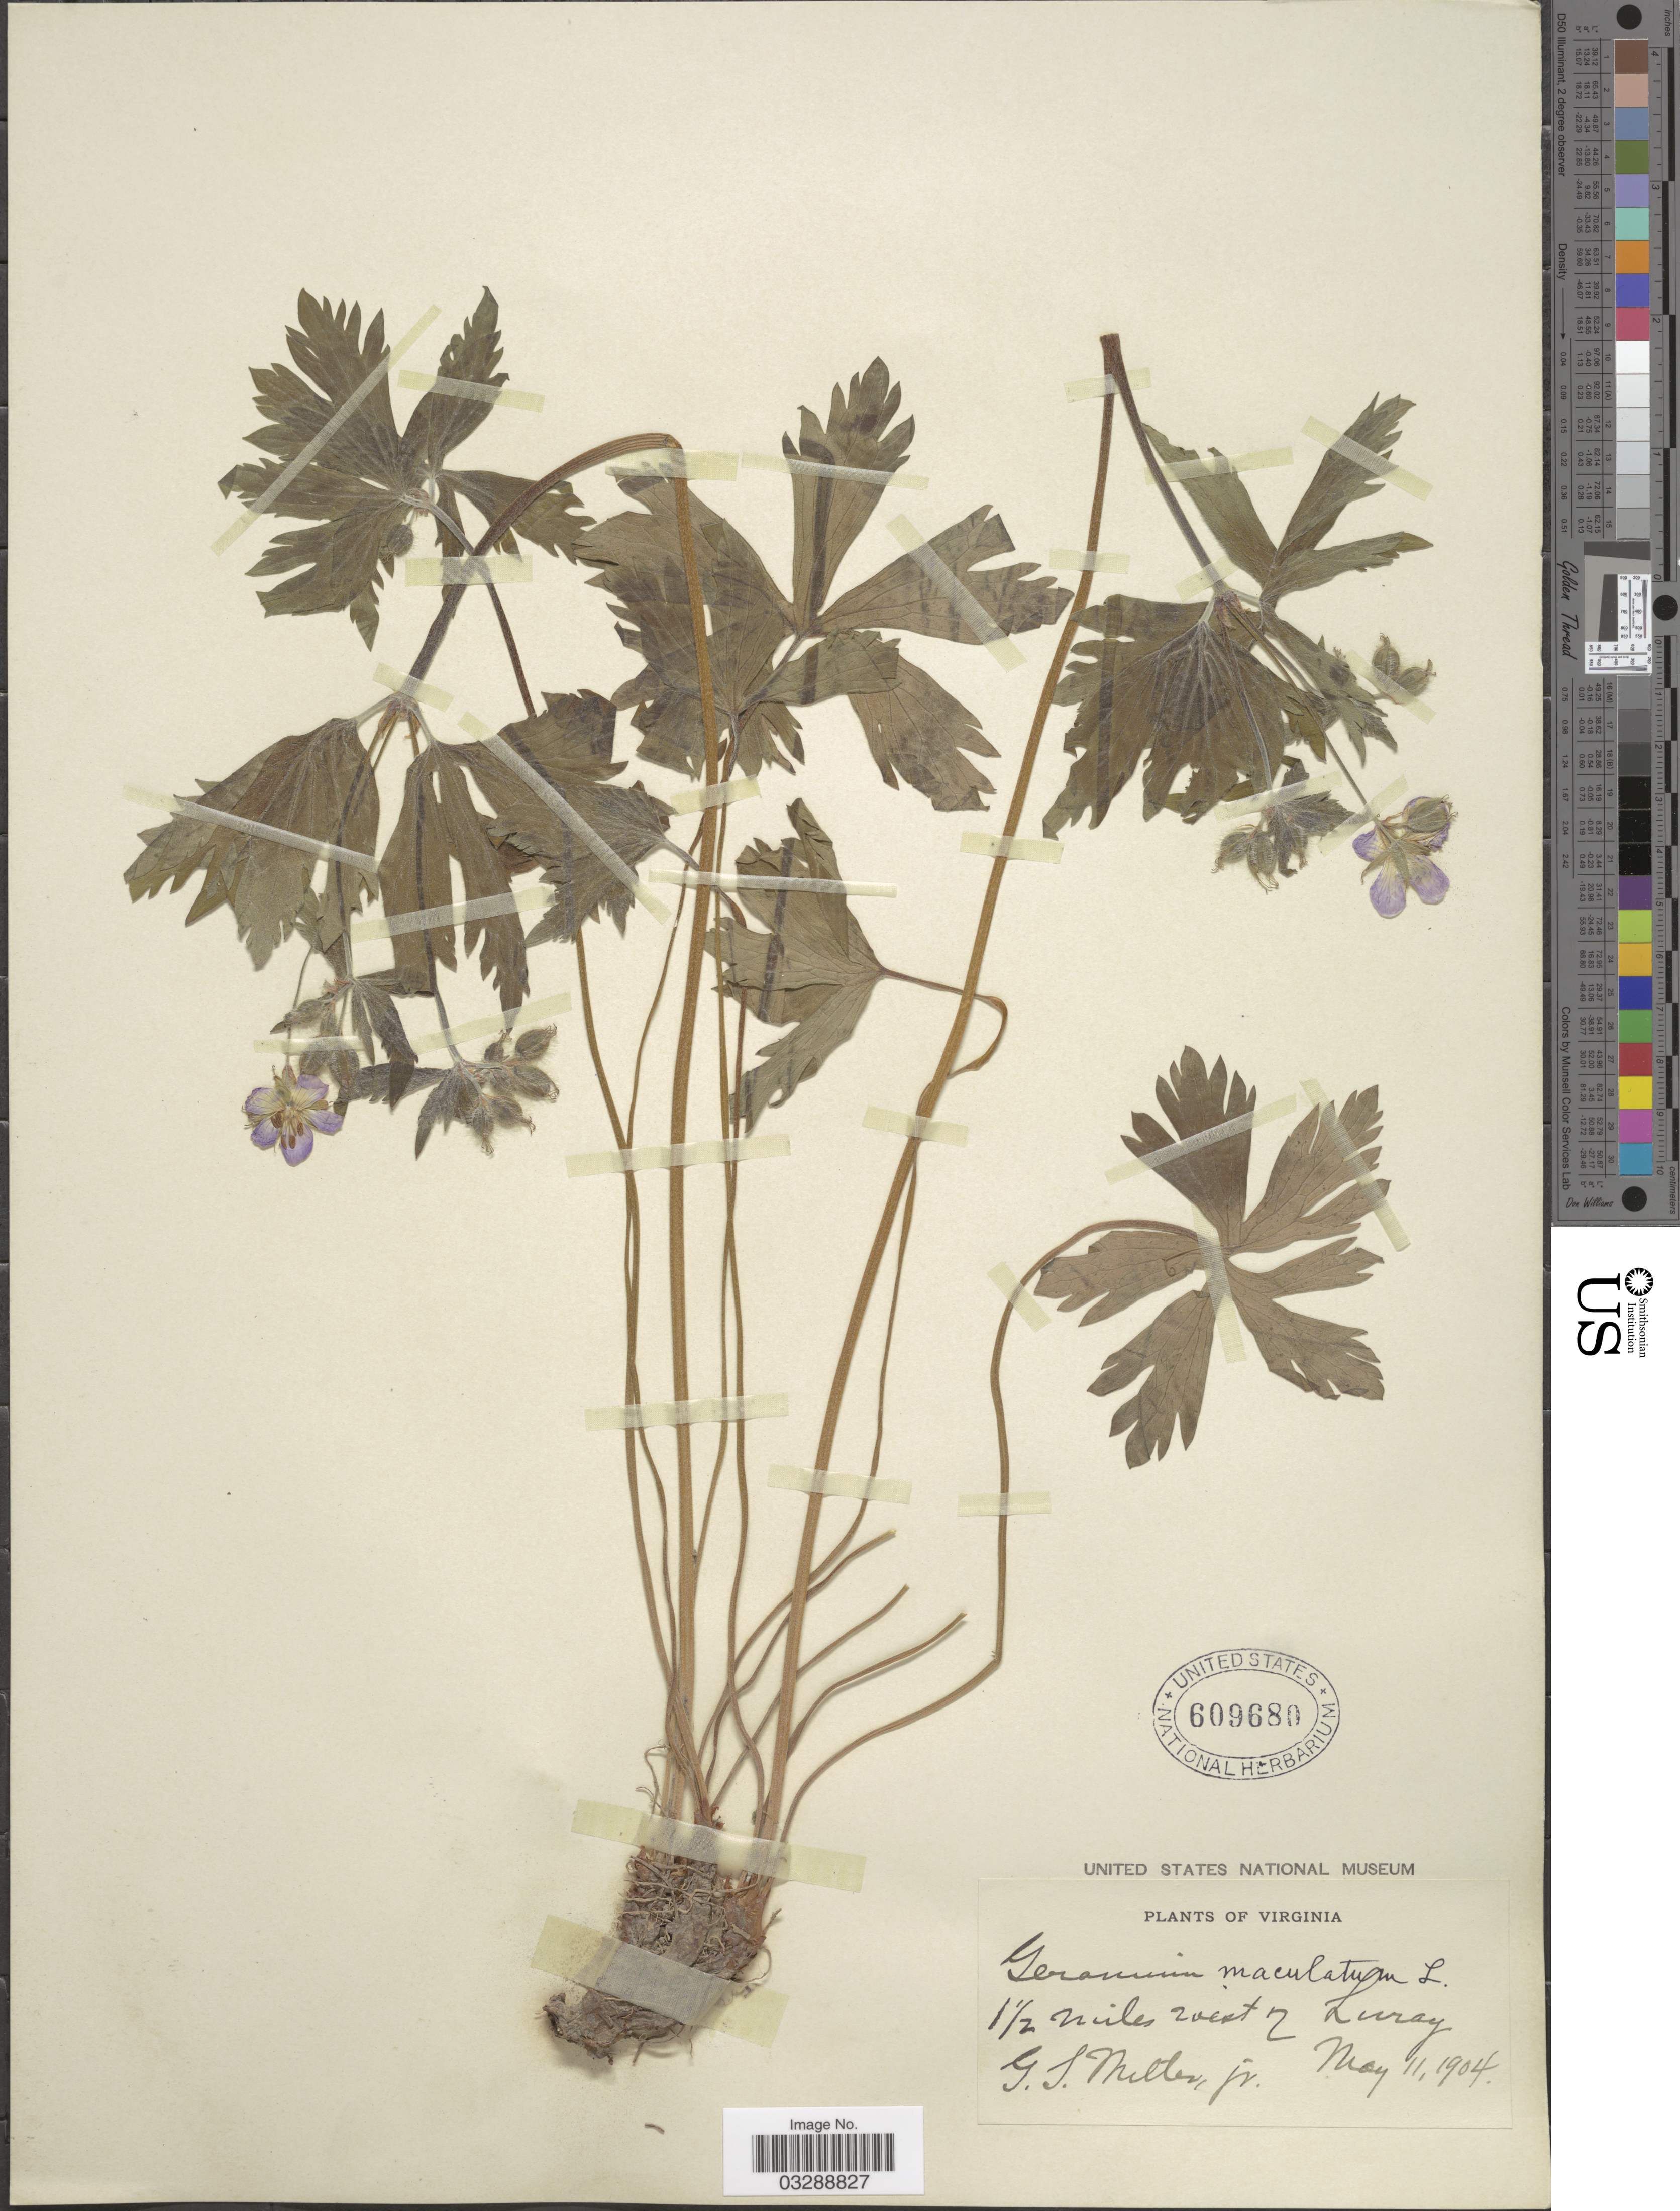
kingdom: Plantae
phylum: Tracheophyta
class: Magnoliopsida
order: Geraniales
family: Geraniaceae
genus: Geranium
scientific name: Geranium maculatum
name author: L.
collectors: G. S. Miller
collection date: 1904-05-11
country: United States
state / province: Virginia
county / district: Page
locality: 1½ miles W of Luray.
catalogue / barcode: US 609680